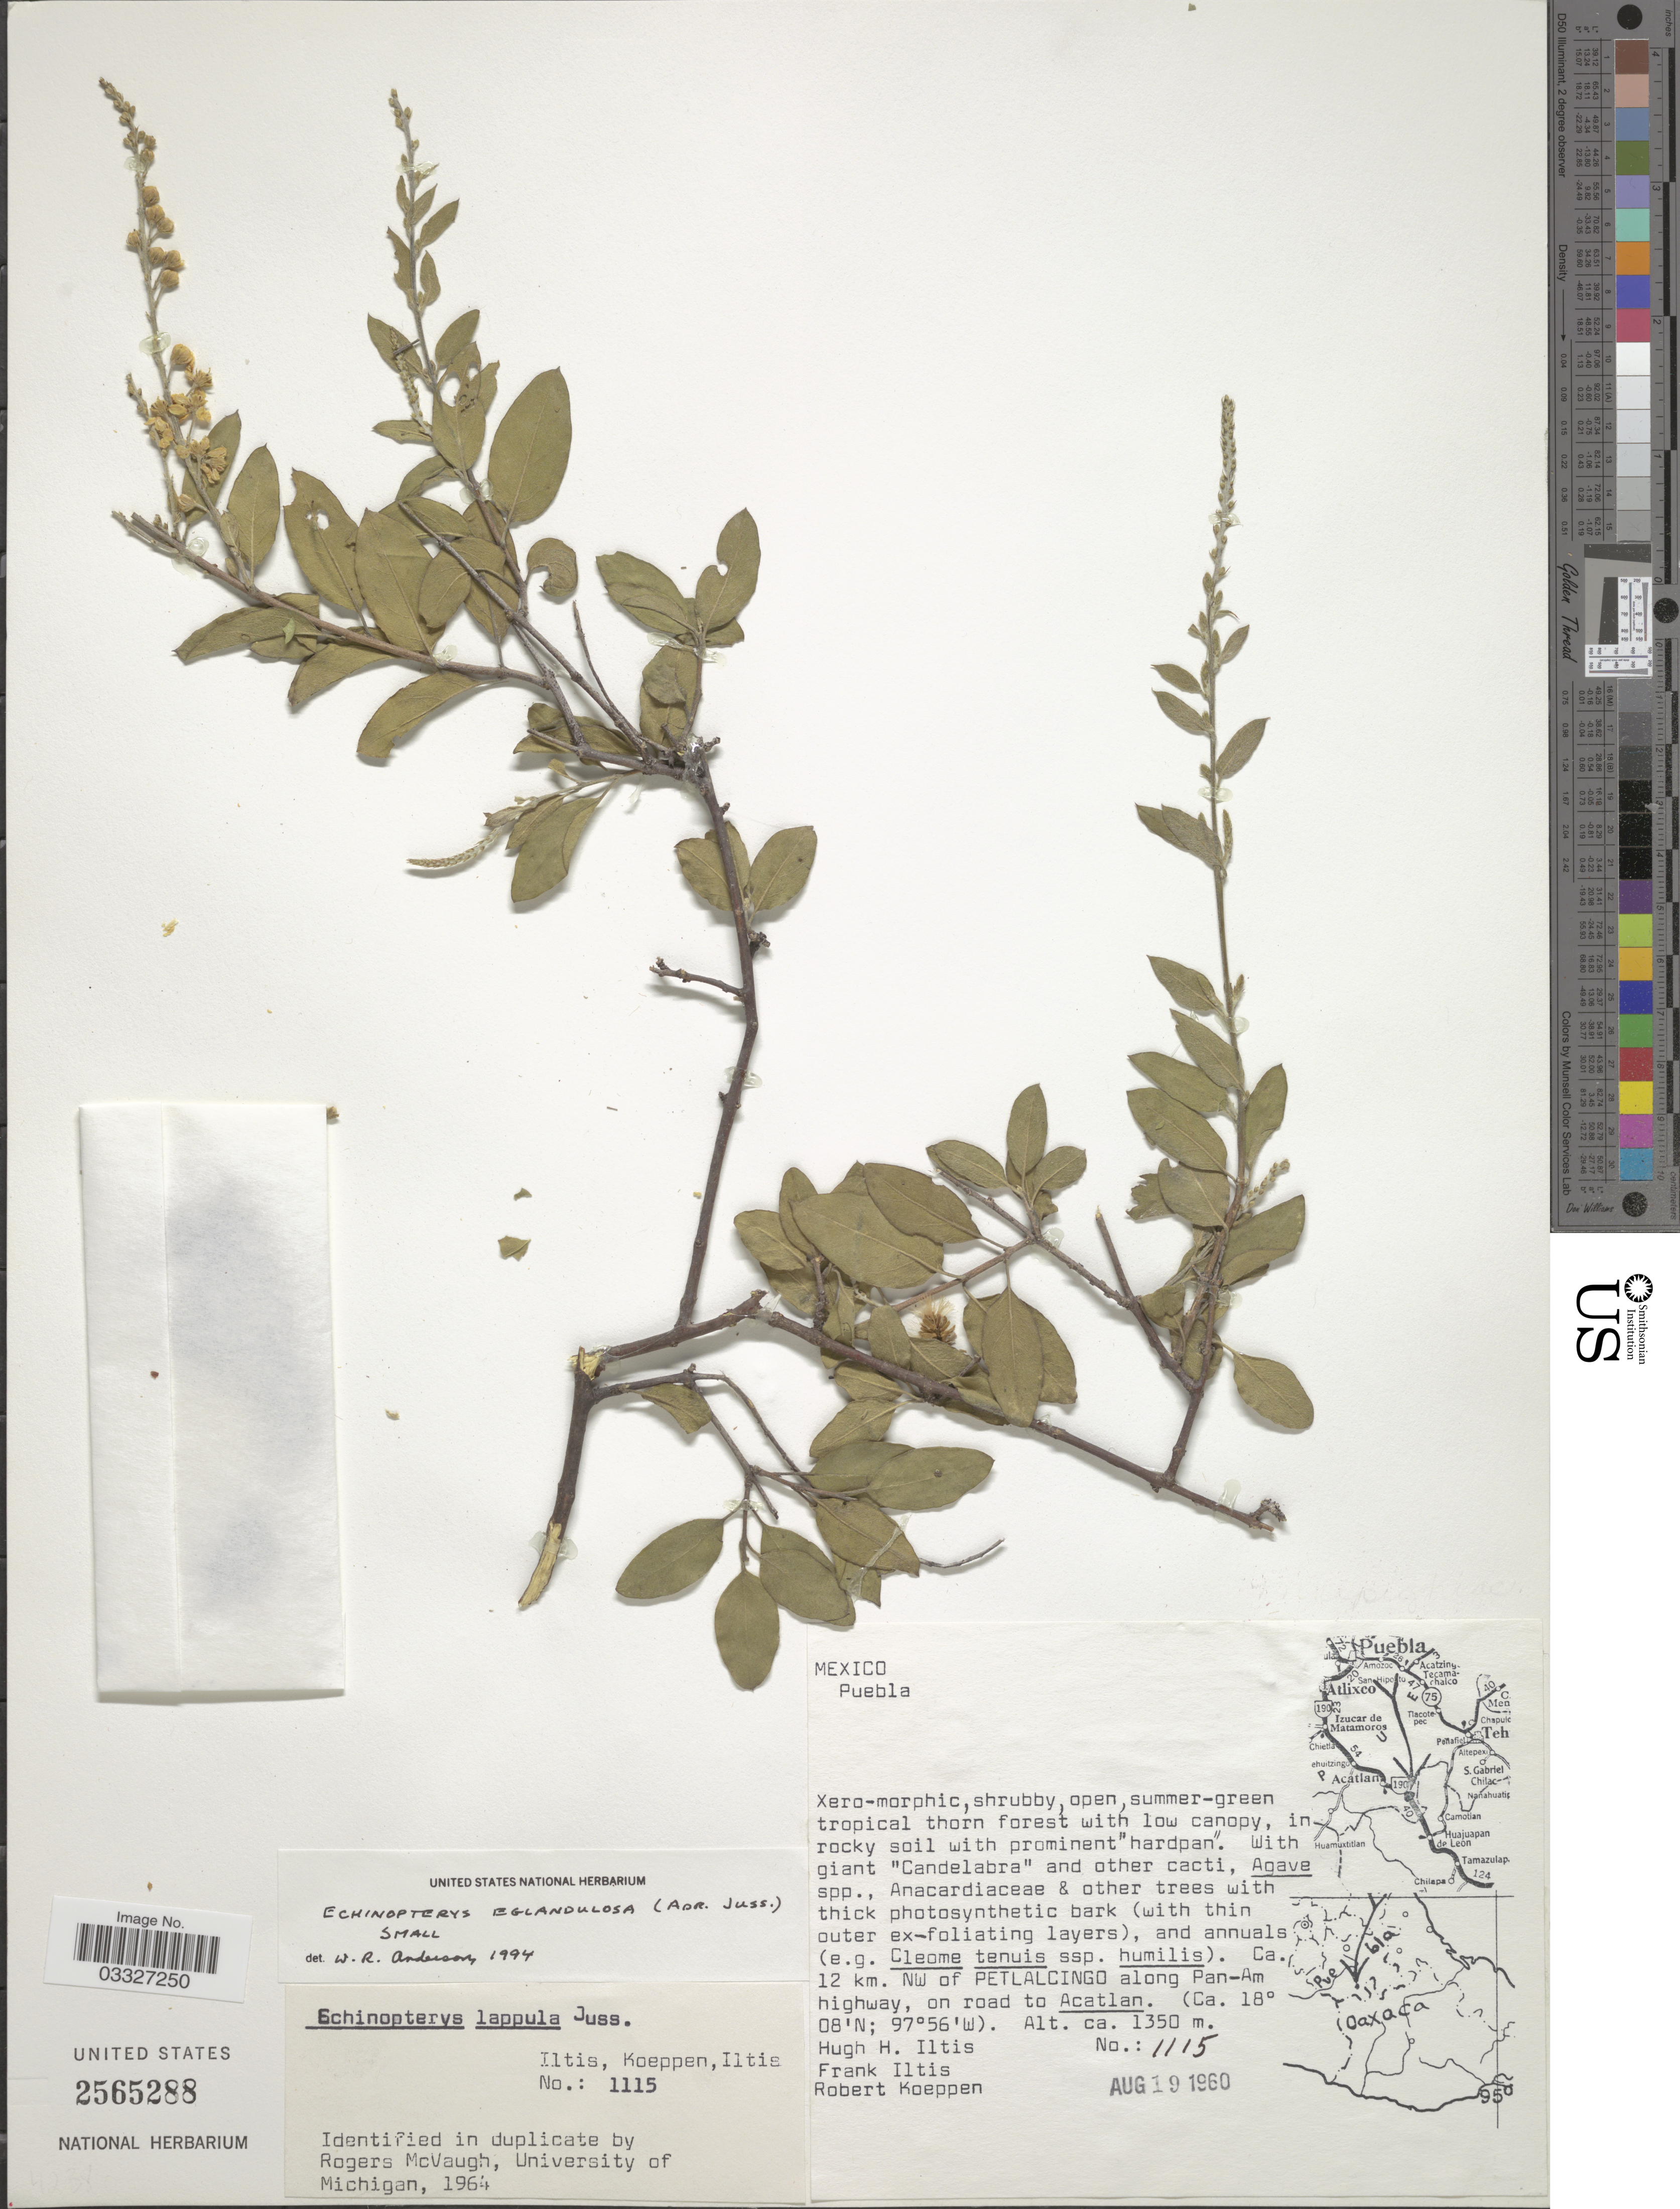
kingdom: Plantae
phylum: Tracheophyta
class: Magnoliopsida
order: Malpighiales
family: Malpighiaceae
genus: Echinopterys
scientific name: Echinopterys eglandulosa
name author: (A. Juss.) Small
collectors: H. H. Iltis, F. S. Iltis & R. C. Koeppen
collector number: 1115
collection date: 1960-08-19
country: Mexico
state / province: Puebla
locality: Ca. 12 km. NW of Petlalcingo along Pan-Am highway, on road to Acatlan.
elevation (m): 1350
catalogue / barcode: US 2565288